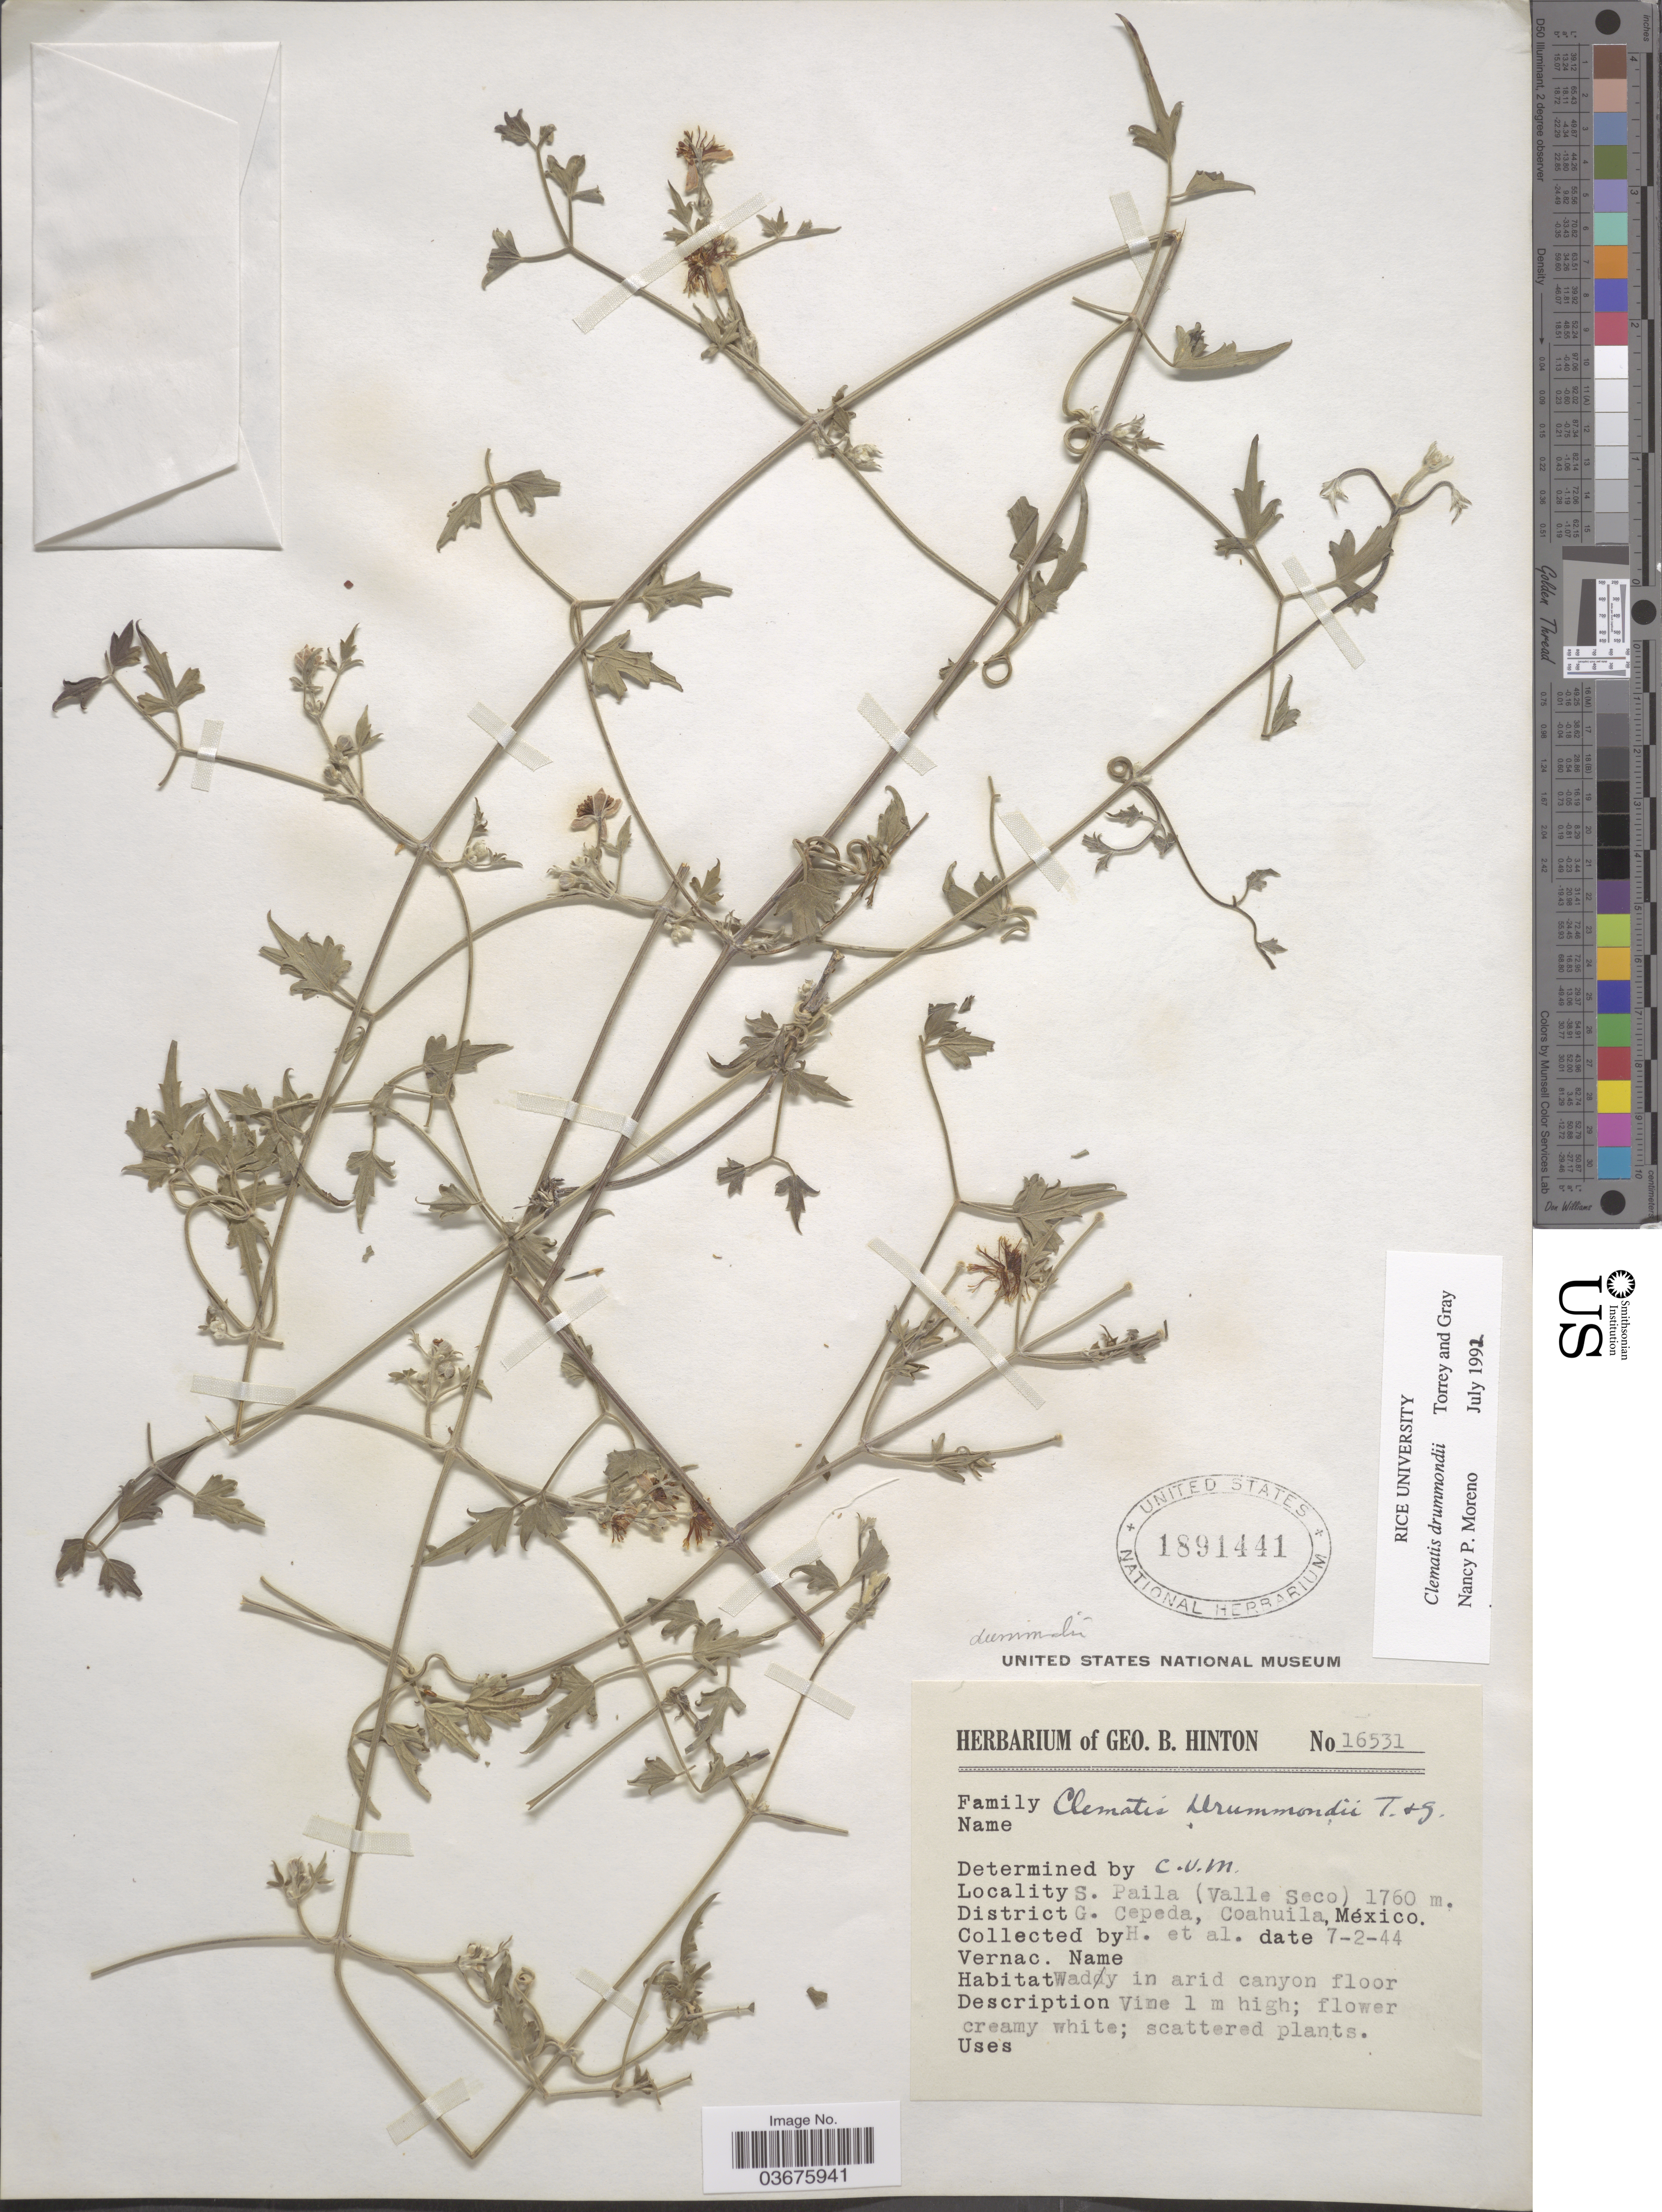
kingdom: Plantae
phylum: Tracheophyta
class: Magnoliopsida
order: Ranunculales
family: Ranunculaceae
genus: Clematis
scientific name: Clematis drummondii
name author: Torr. & A. Gray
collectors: G. B. Hinton & et al.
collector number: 16531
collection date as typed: Transcribed d/m/y: 7/2/44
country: Mexico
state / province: Coahuila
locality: S. Paila (Valle Seco). District G. Cepeda.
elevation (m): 1760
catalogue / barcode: US 1891441